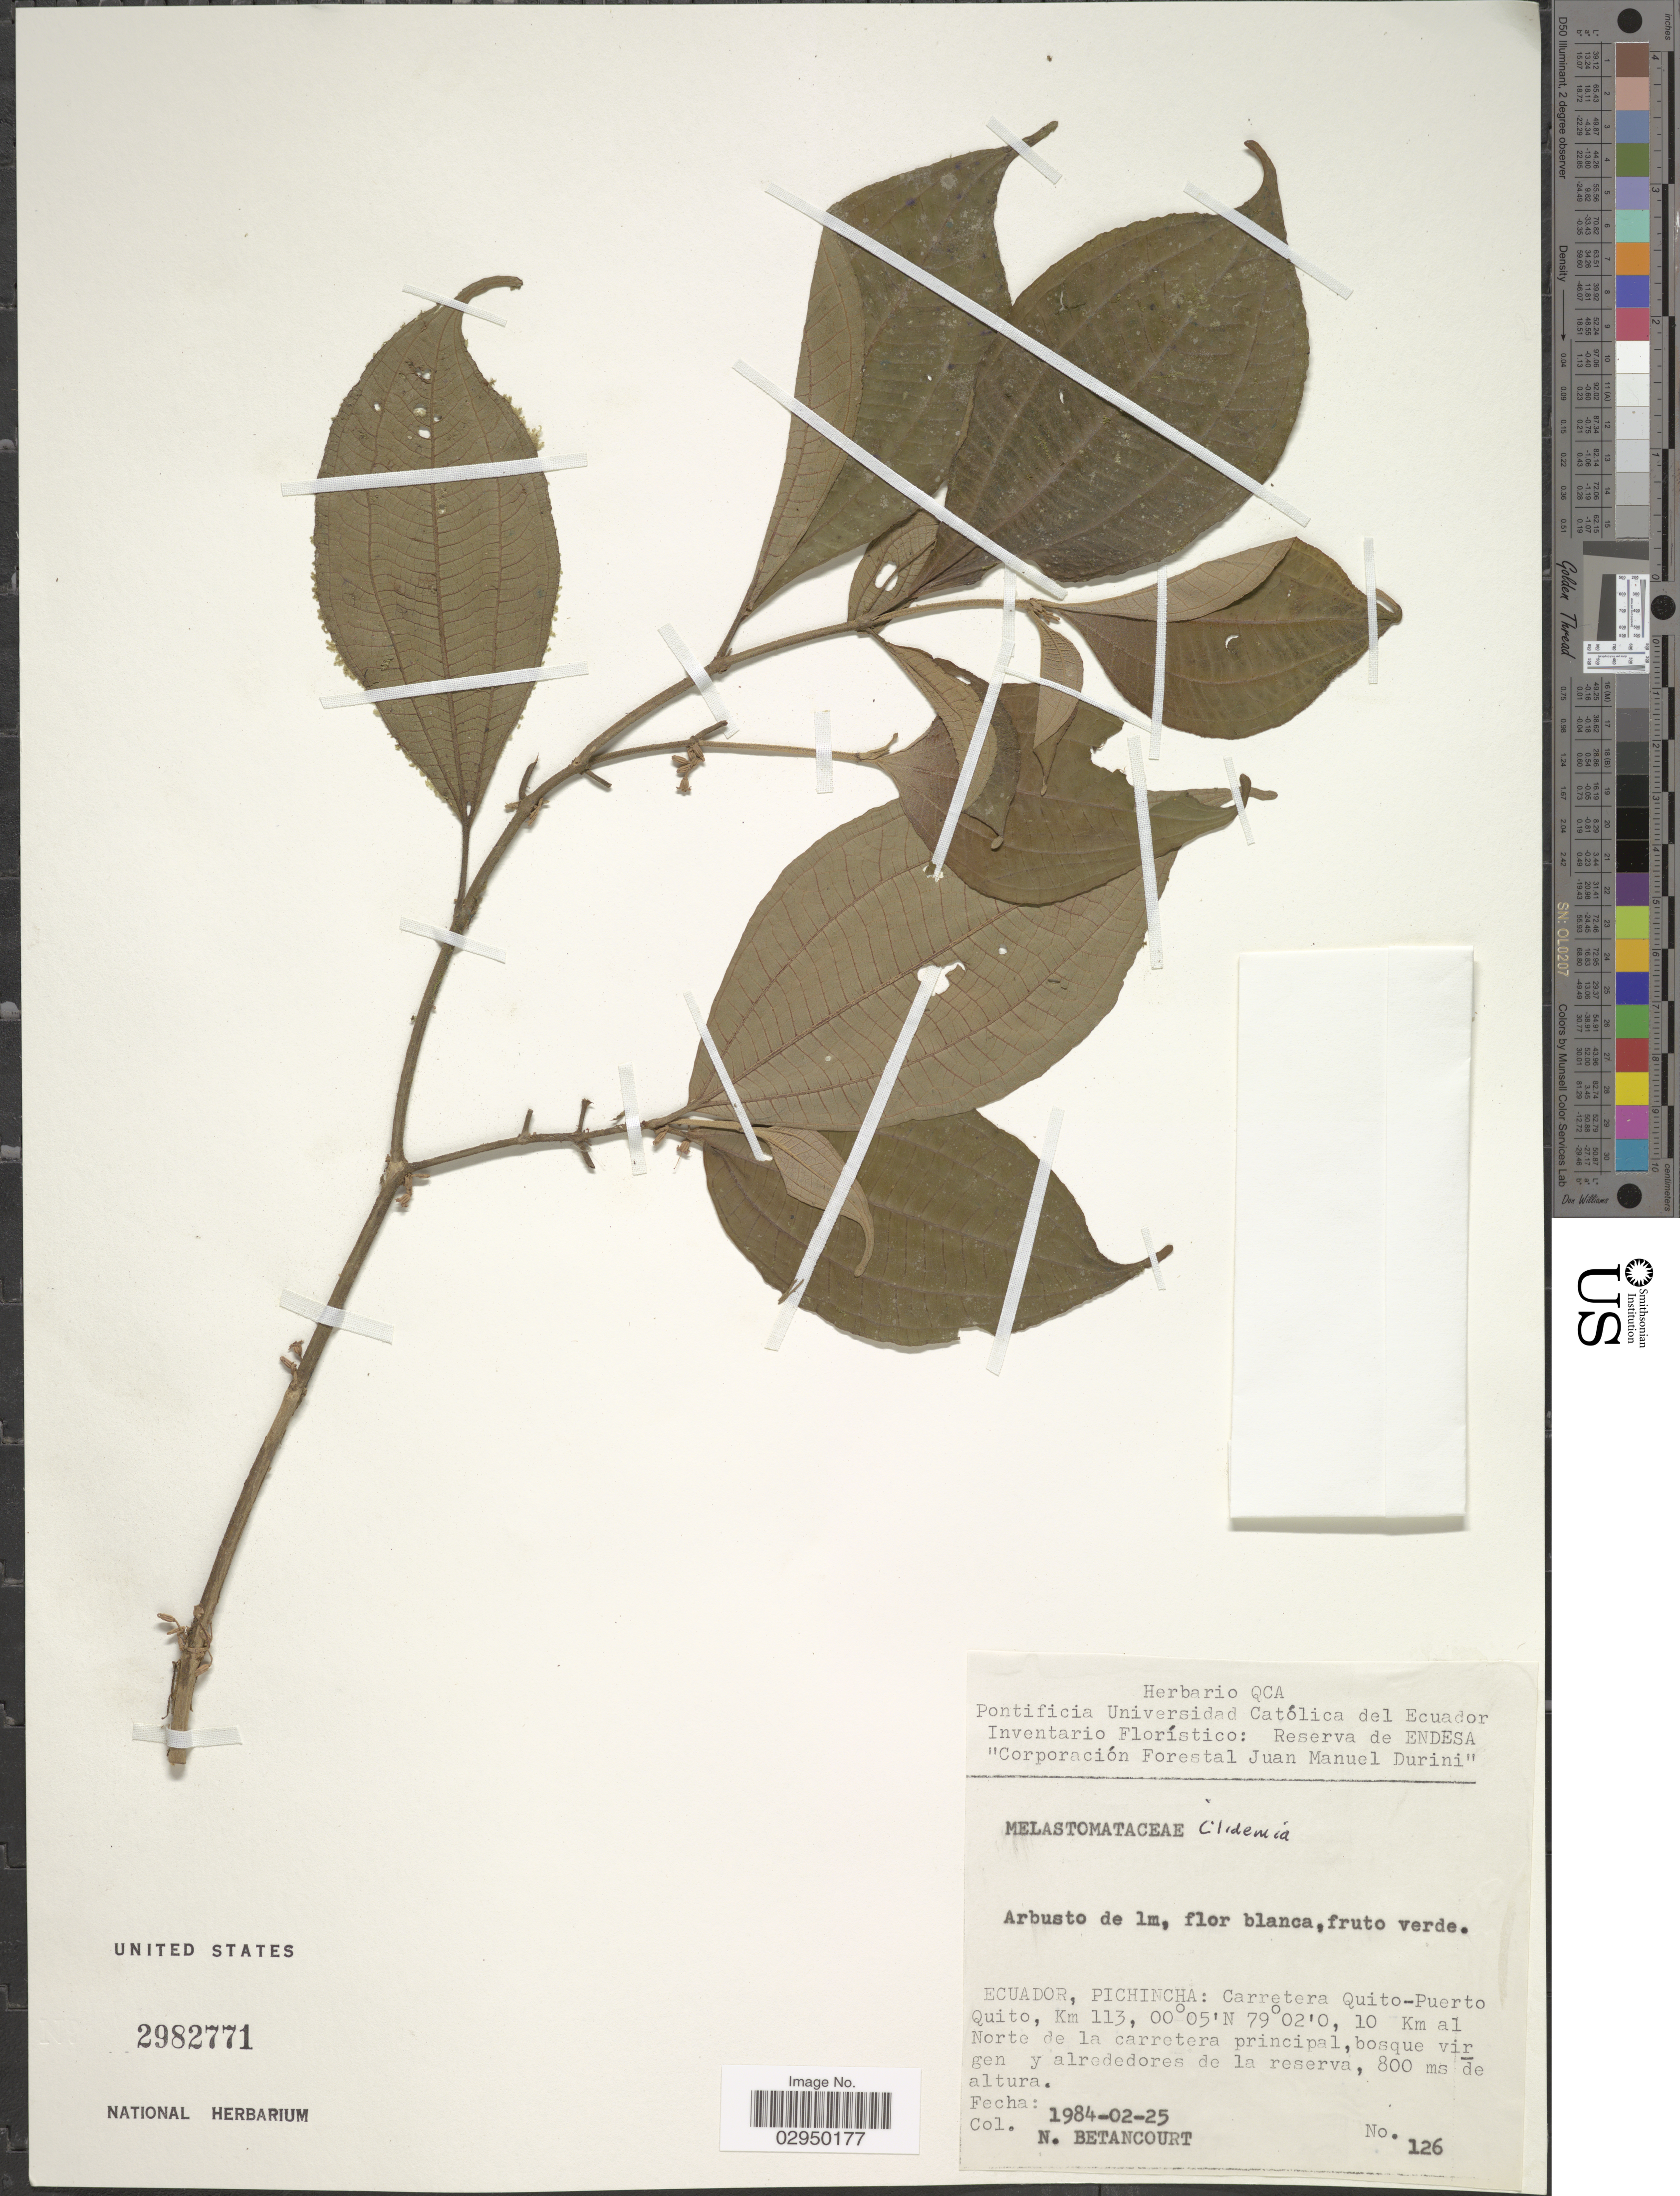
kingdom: Plantae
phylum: Tracheophyta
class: Magnoliopsida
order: Myrtales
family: Melastomataceae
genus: Clidemia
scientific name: Clidemia sp.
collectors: N. Betancourt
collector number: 126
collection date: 1984-02-25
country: Ecuador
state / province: Pichincha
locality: Carretera Quito-Puerto Quito, Km 113, 10 Km al Norte de la carretera principal.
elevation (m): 800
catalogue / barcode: US 2982771